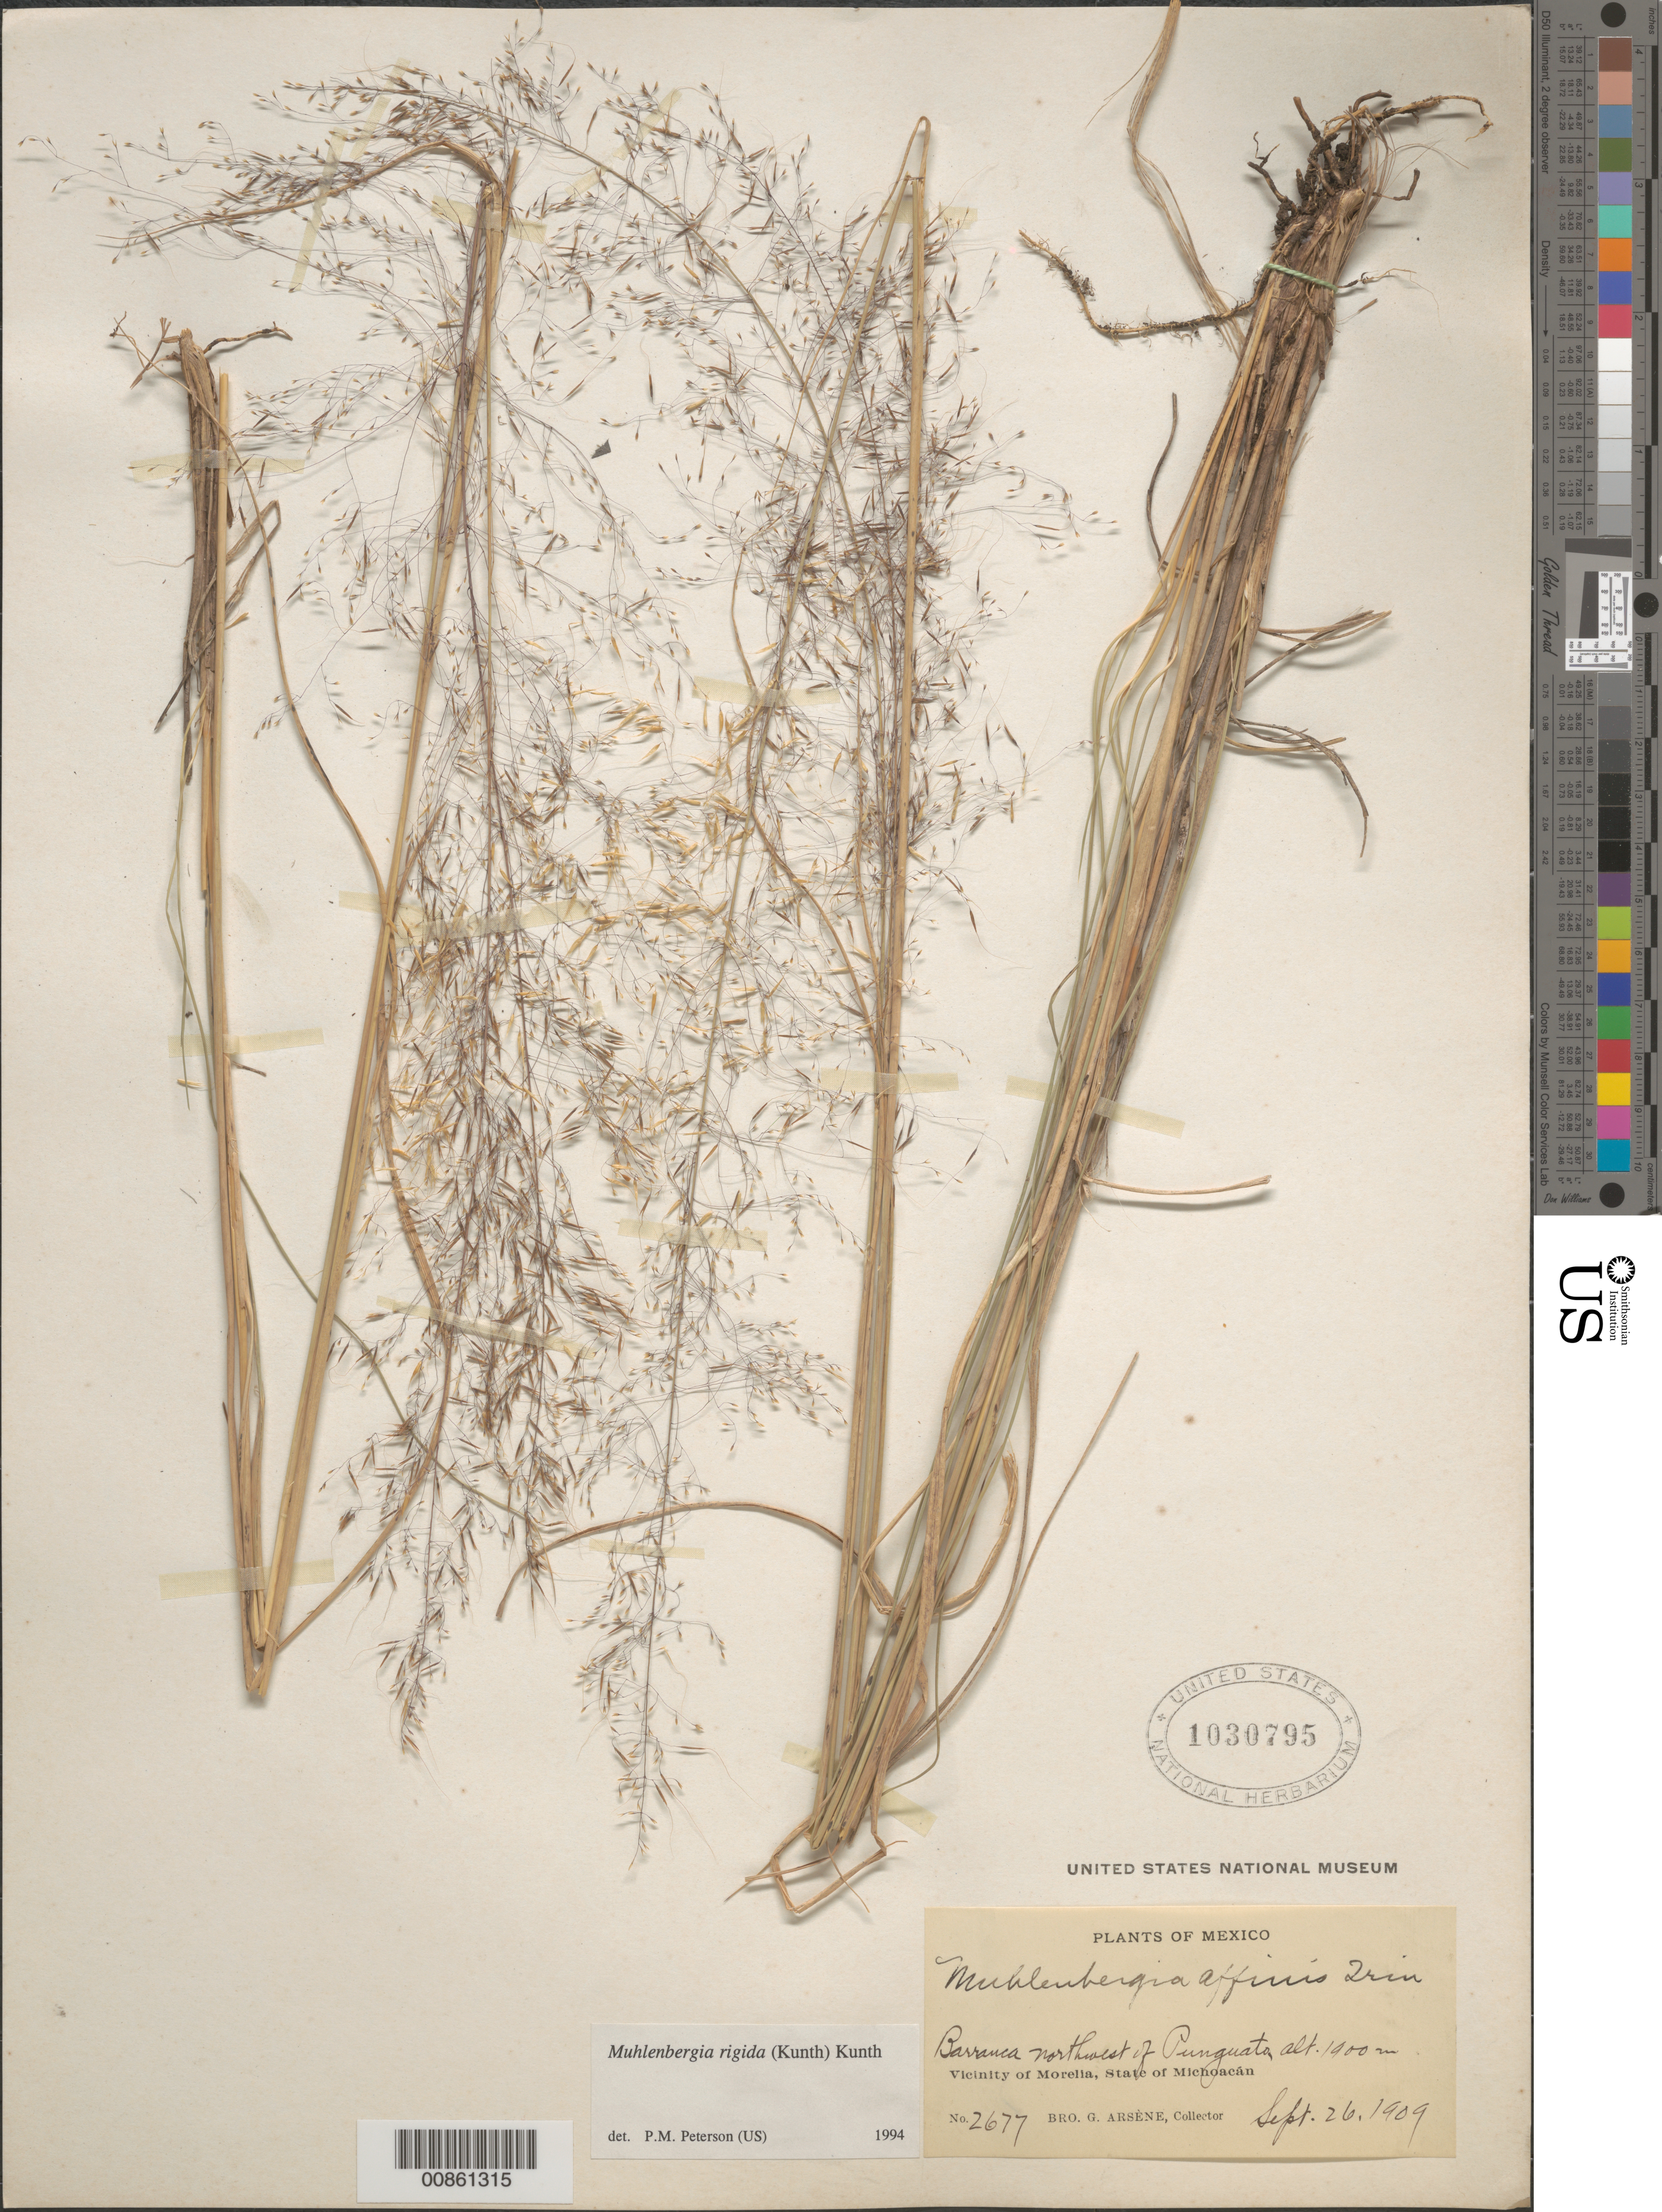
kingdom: Plantae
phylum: Tracheophyta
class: Liliopsida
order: Poales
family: Poaceae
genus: Muhlenbergia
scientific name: Muhlenbergia rigida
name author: (Kunth) Kunth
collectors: Bro. G. Arsène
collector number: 2677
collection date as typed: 26 Sep 1909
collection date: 1909-09-26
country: Mexico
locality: Barranca NW of Punguato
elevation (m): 1900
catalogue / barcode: US 1030795